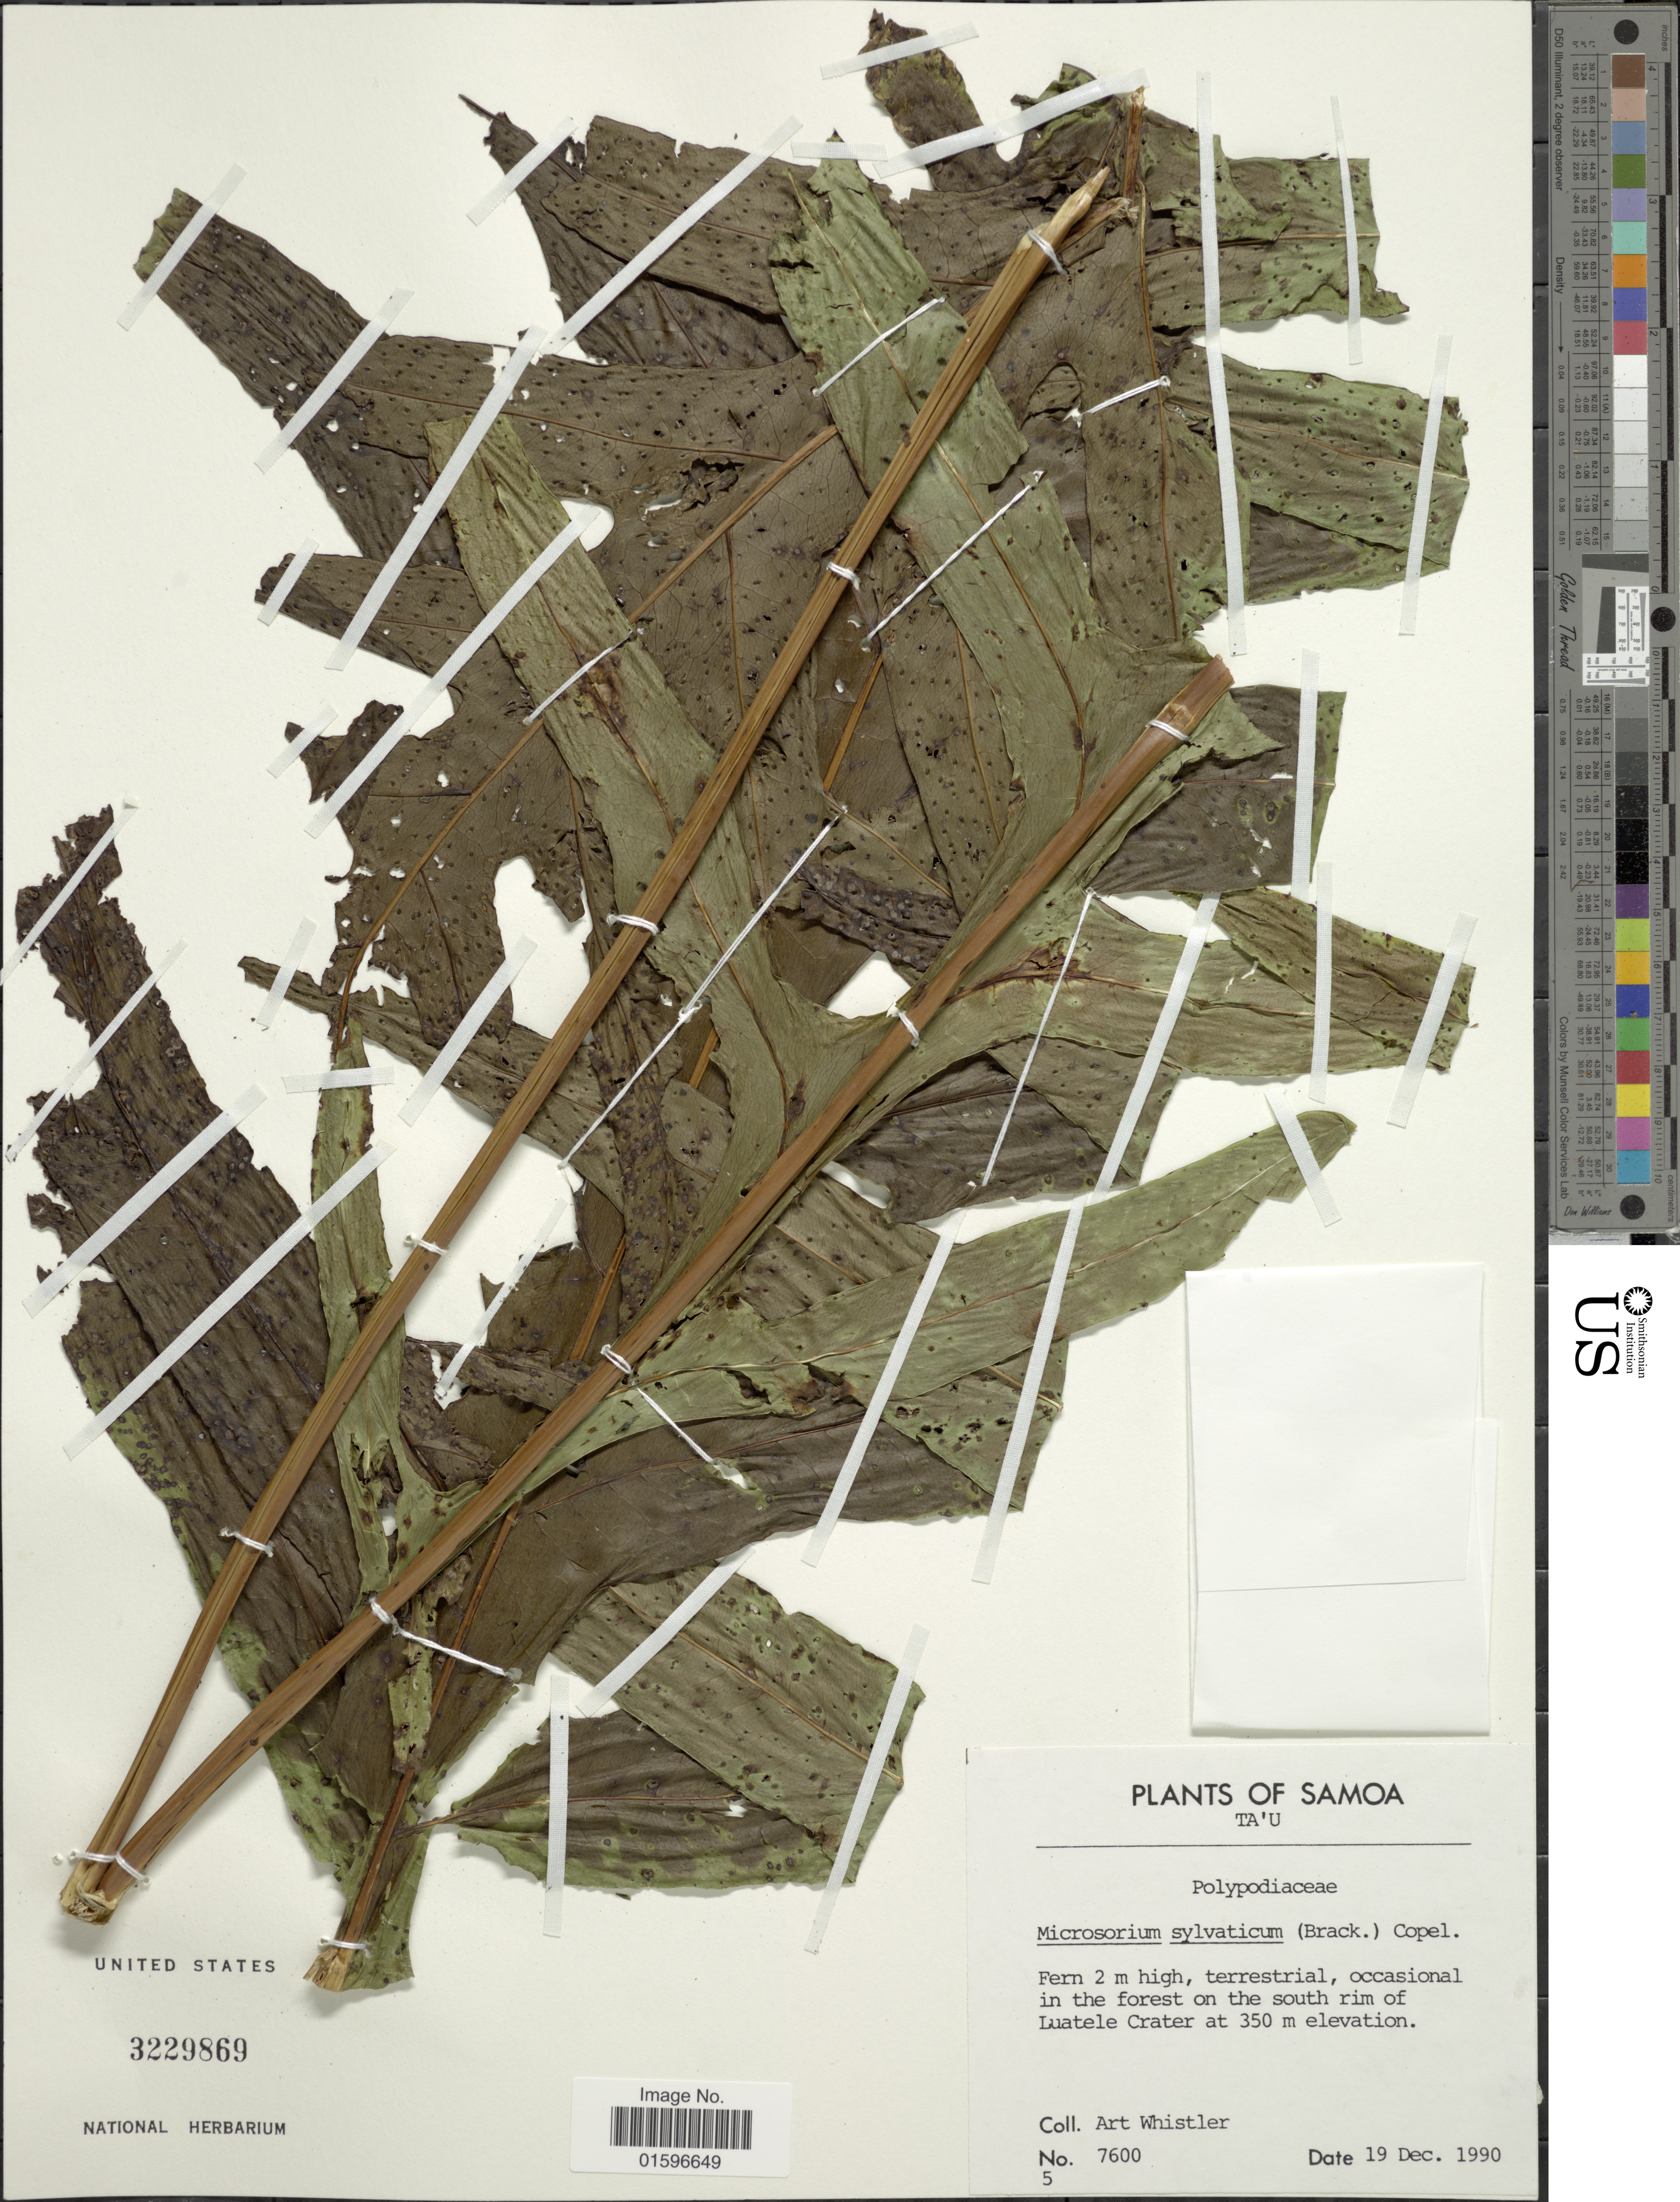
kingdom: Plantae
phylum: Tracheophyta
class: Polypodiopsida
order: Polypodiales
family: Polypodiaceae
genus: Polypodium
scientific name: Polypodium sylvaticum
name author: (Brack.) Mett.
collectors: A. Whistler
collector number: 7600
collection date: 1990-12-19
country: American Samoa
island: Ta'u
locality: Ta'u, occasional in the forest on the south rim of Luatele Crater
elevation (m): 350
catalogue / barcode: US 3229869